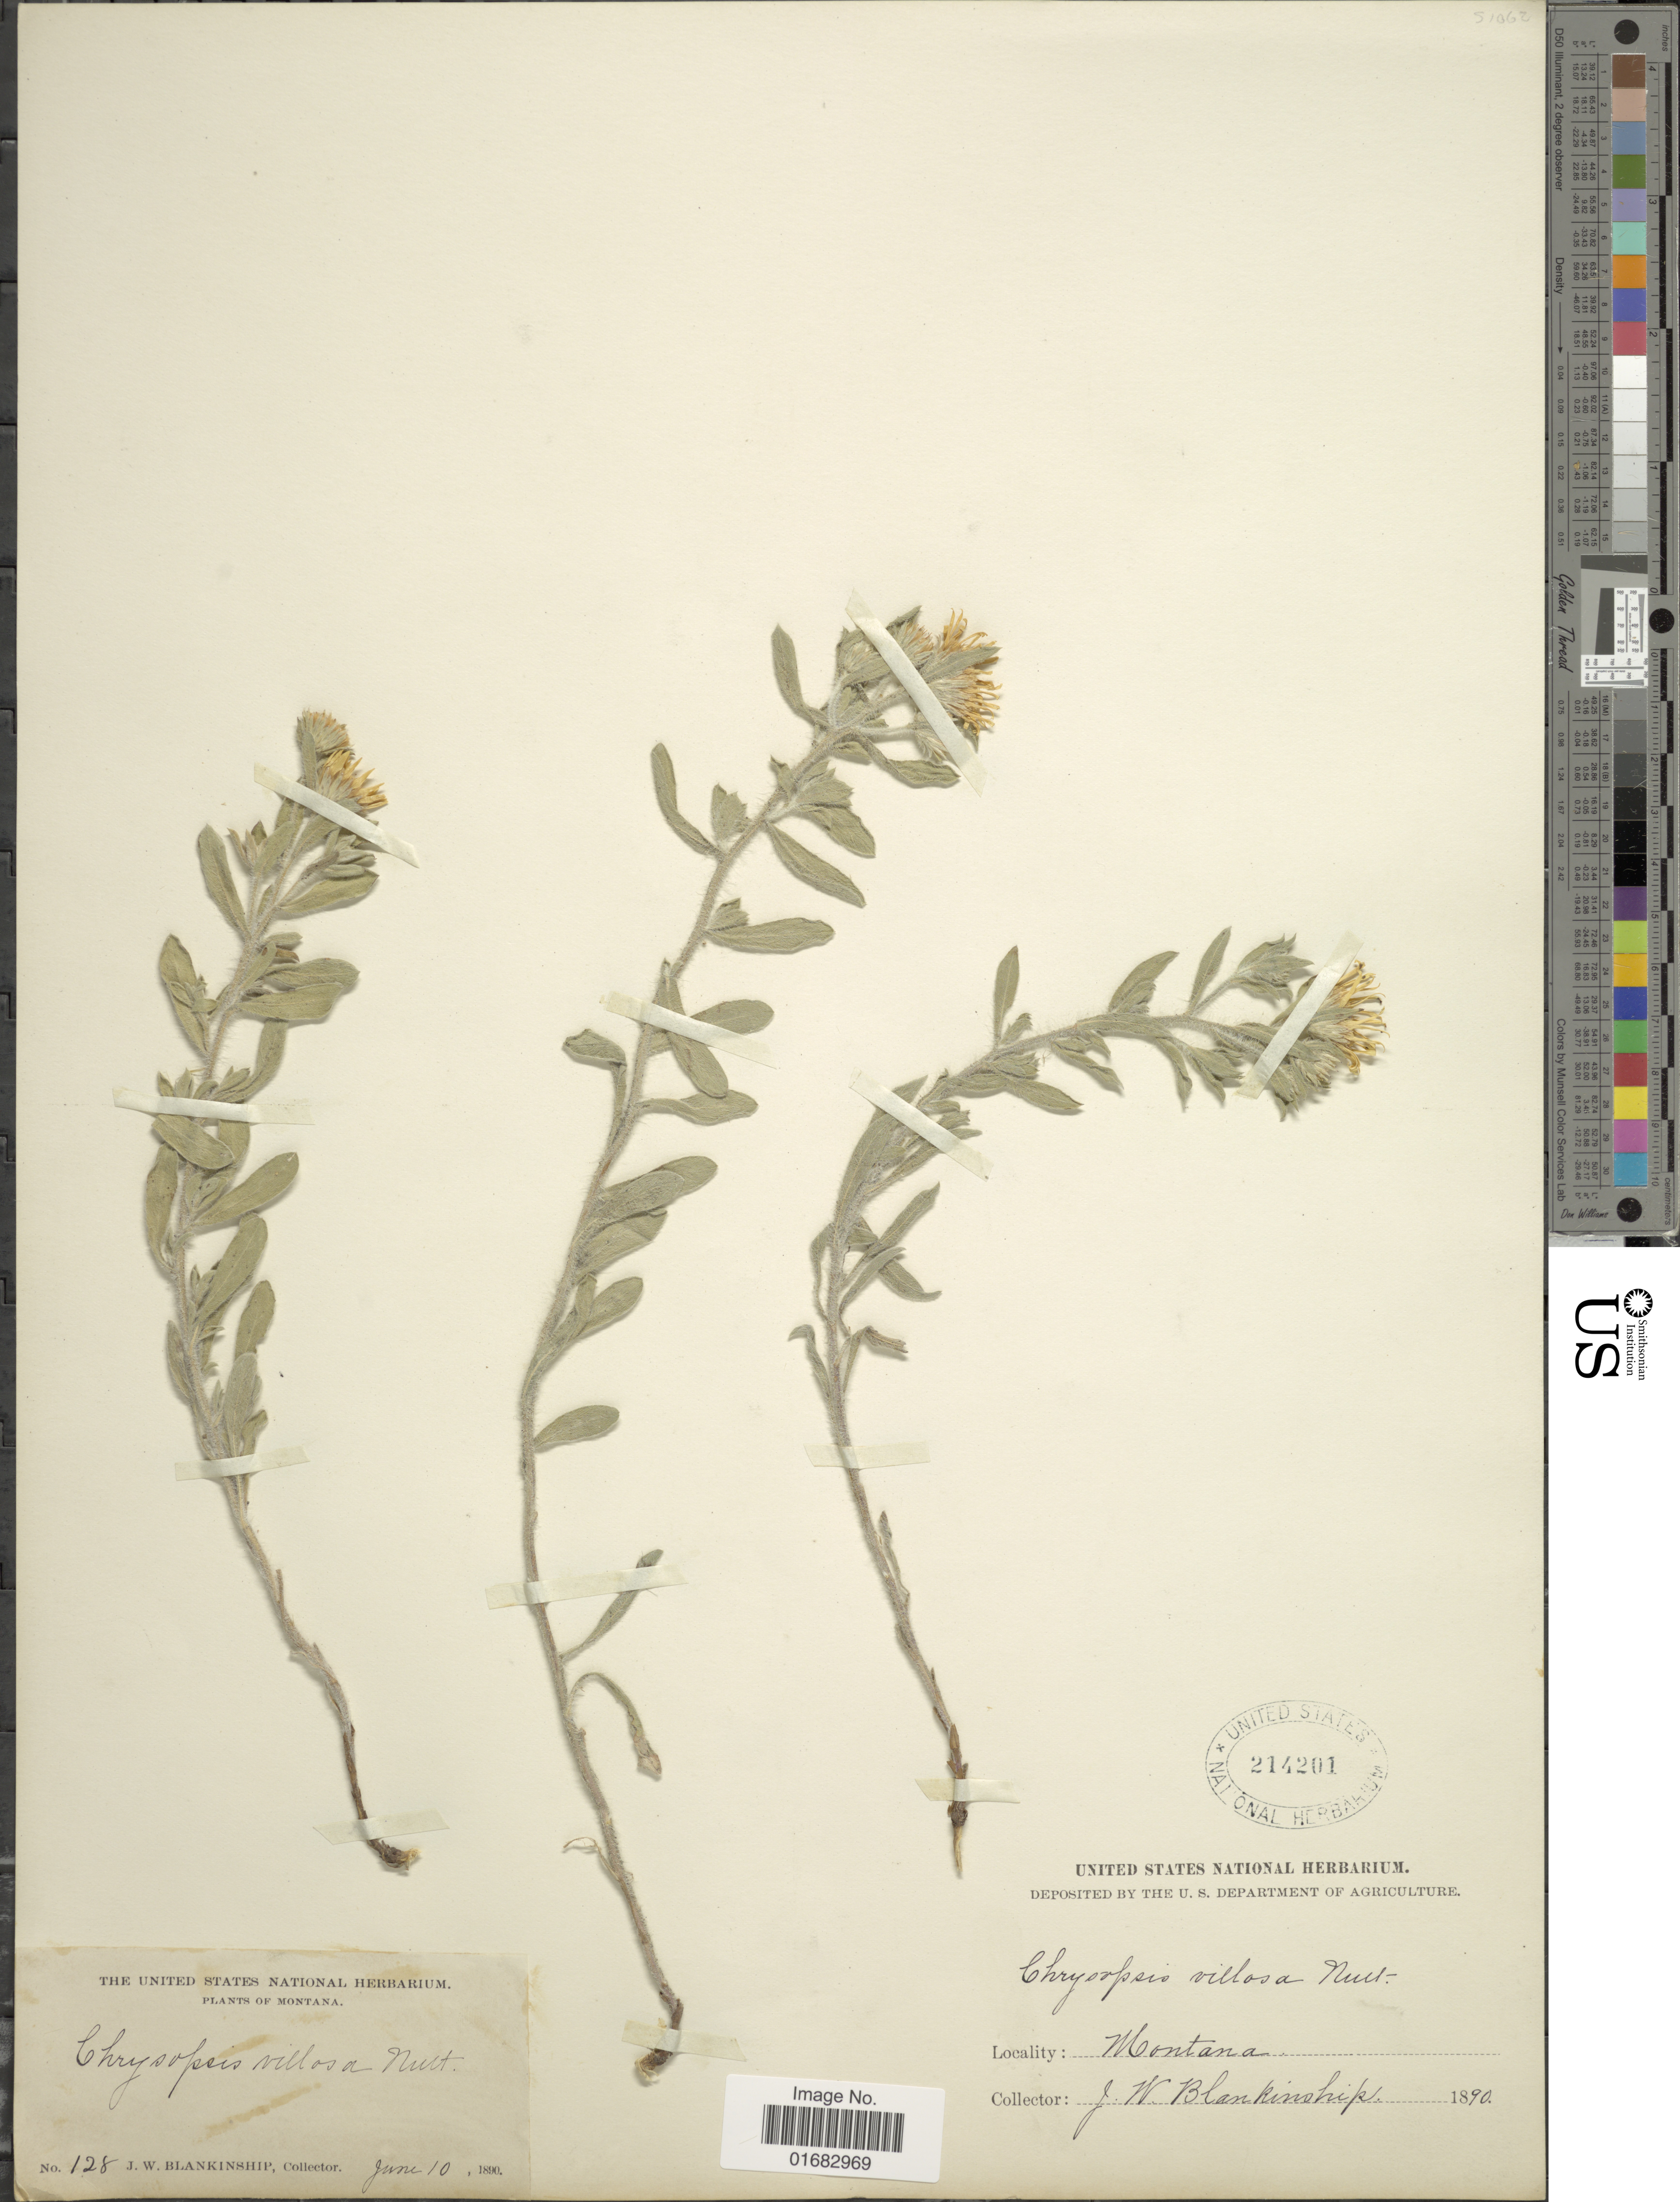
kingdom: Plantae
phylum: Tracheophyta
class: Magnoliopsida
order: Asterales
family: Asteraceae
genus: Heterotheca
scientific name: Heterotheca villosa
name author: (Pursh) Shinners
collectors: J. W. Blankinship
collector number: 128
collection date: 1890-06-10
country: United States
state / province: Montana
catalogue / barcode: US 214201